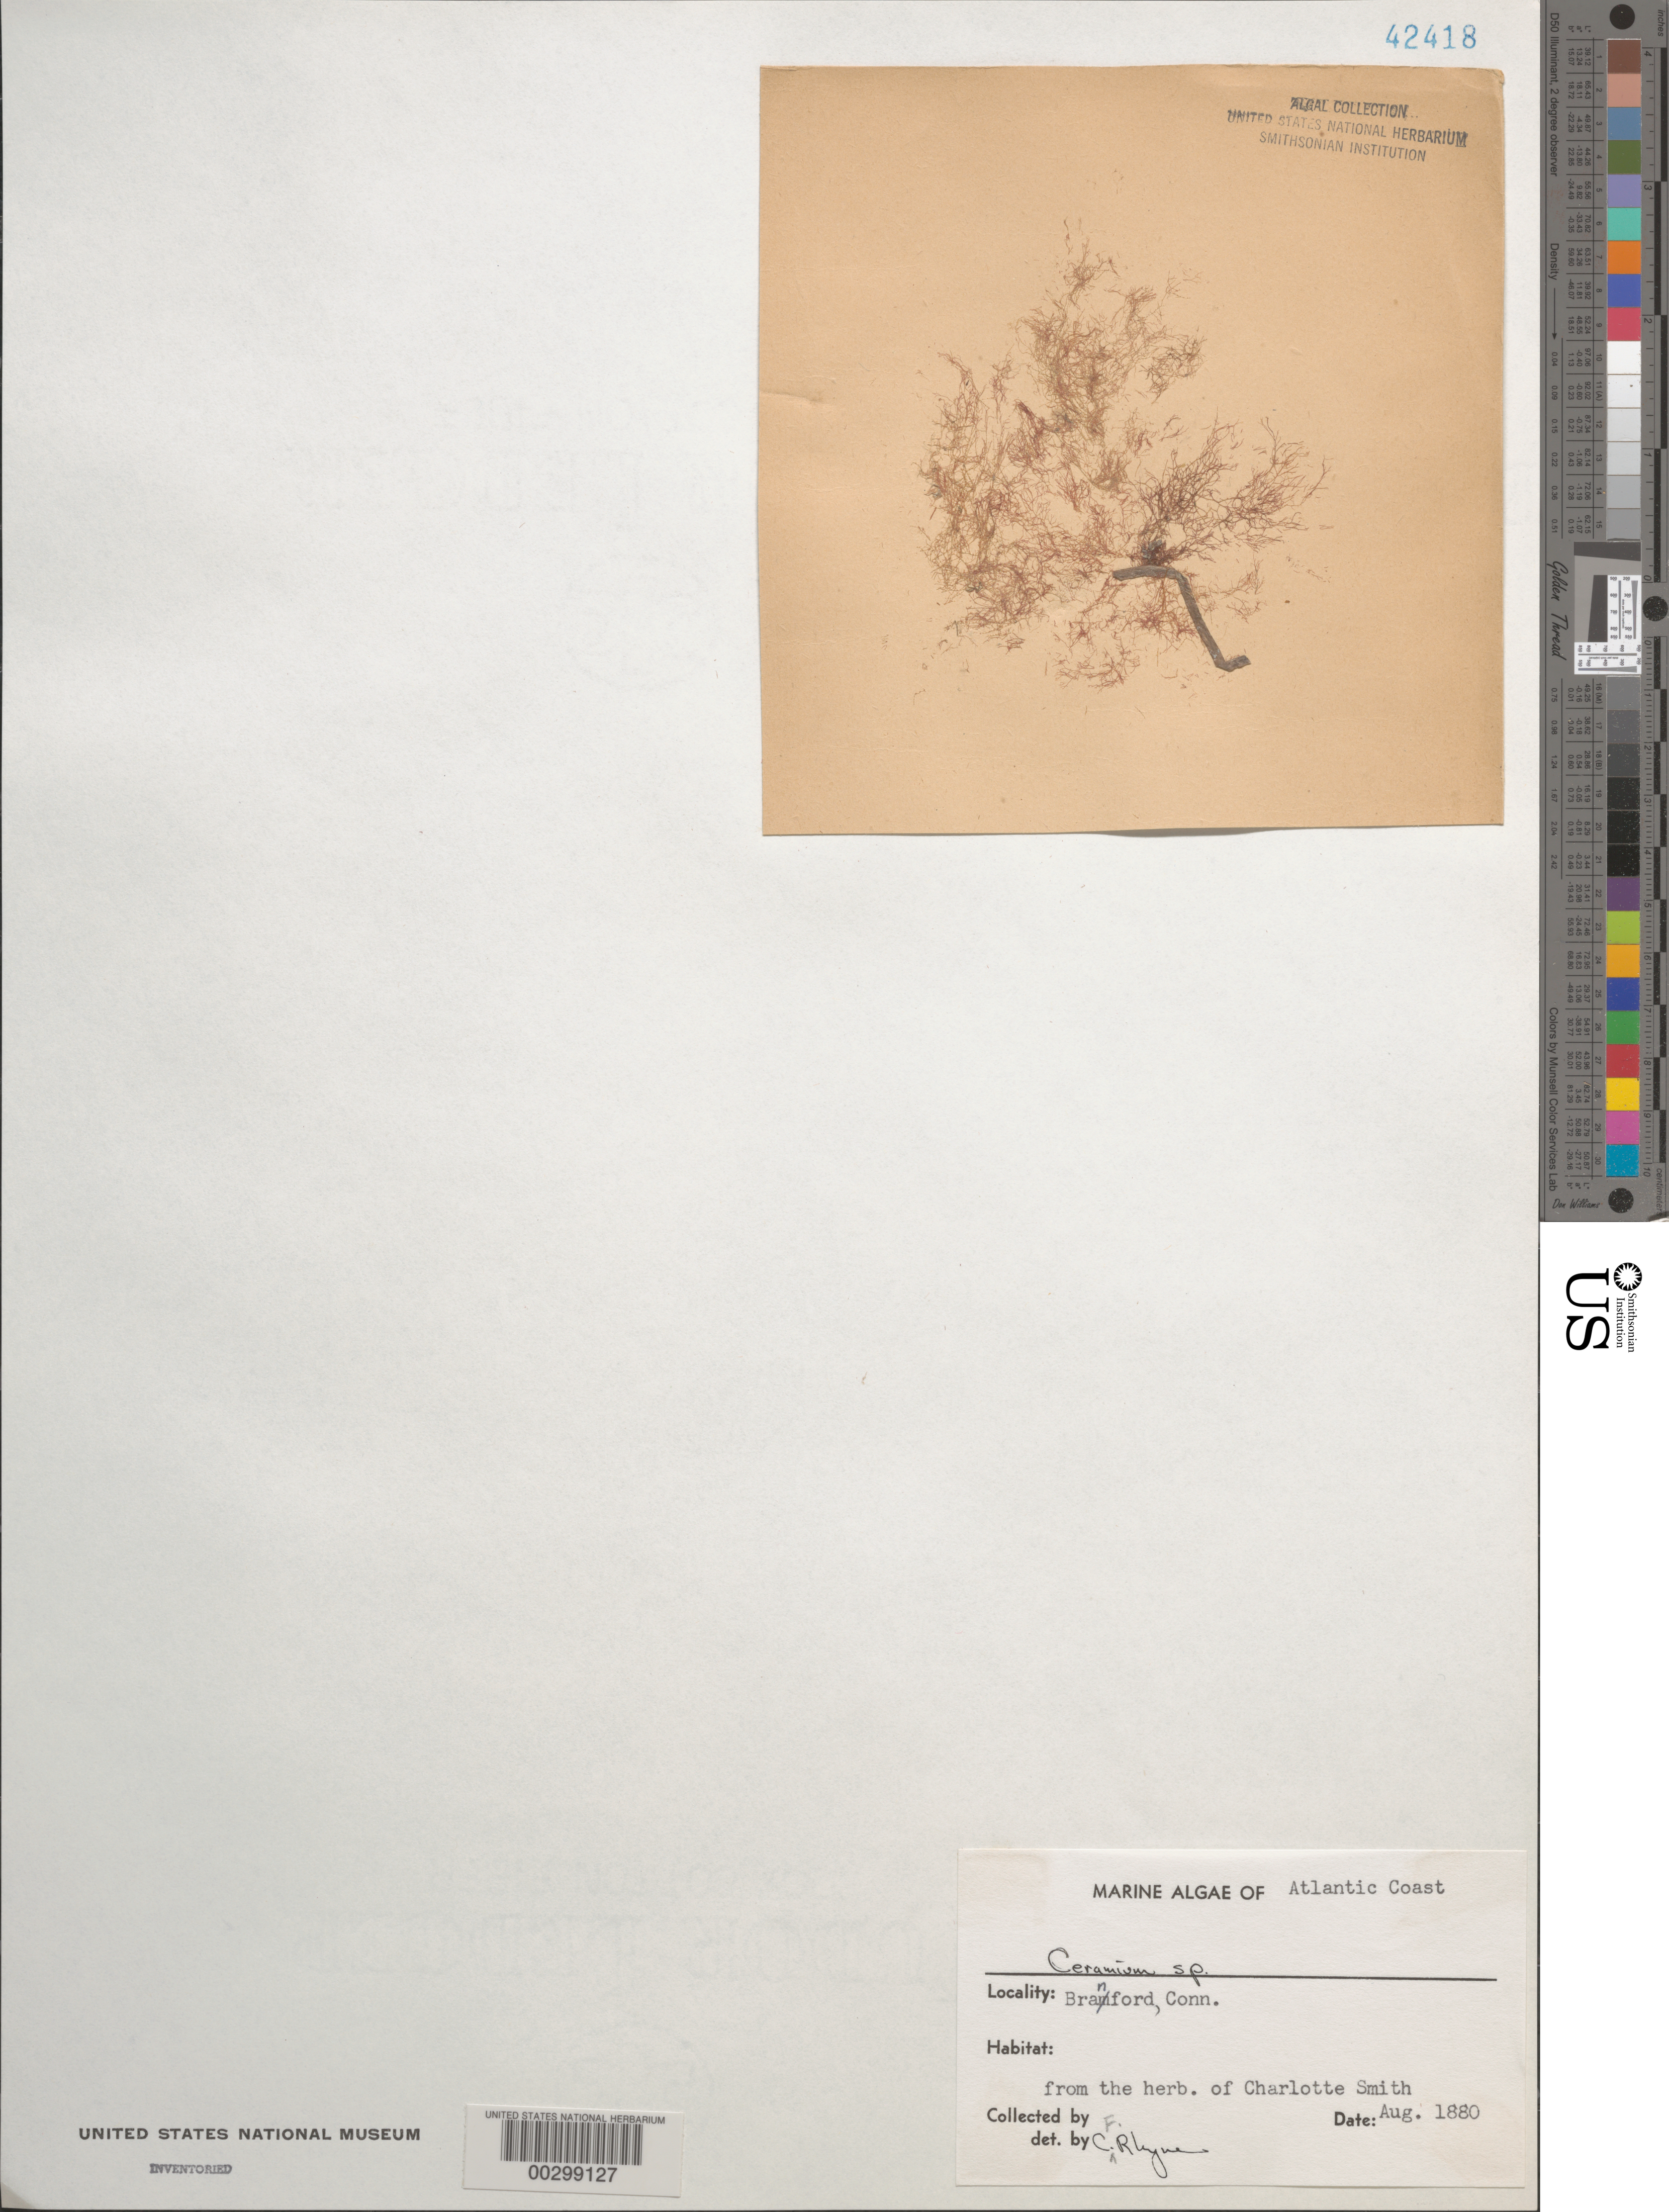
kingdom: Plantae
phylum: Rhodophyta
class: Florideophyceae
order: Ceramiales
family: Ceramiaceae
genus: Ceramium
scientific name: Ceramium sp.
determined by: Rhyne, C. F.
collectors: Charlotte Smith (herbarium)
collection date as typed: Aug 1880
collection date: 1880-08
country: United States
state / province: Connecticut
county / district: New Haven County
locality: Branford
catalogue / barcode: US 42418